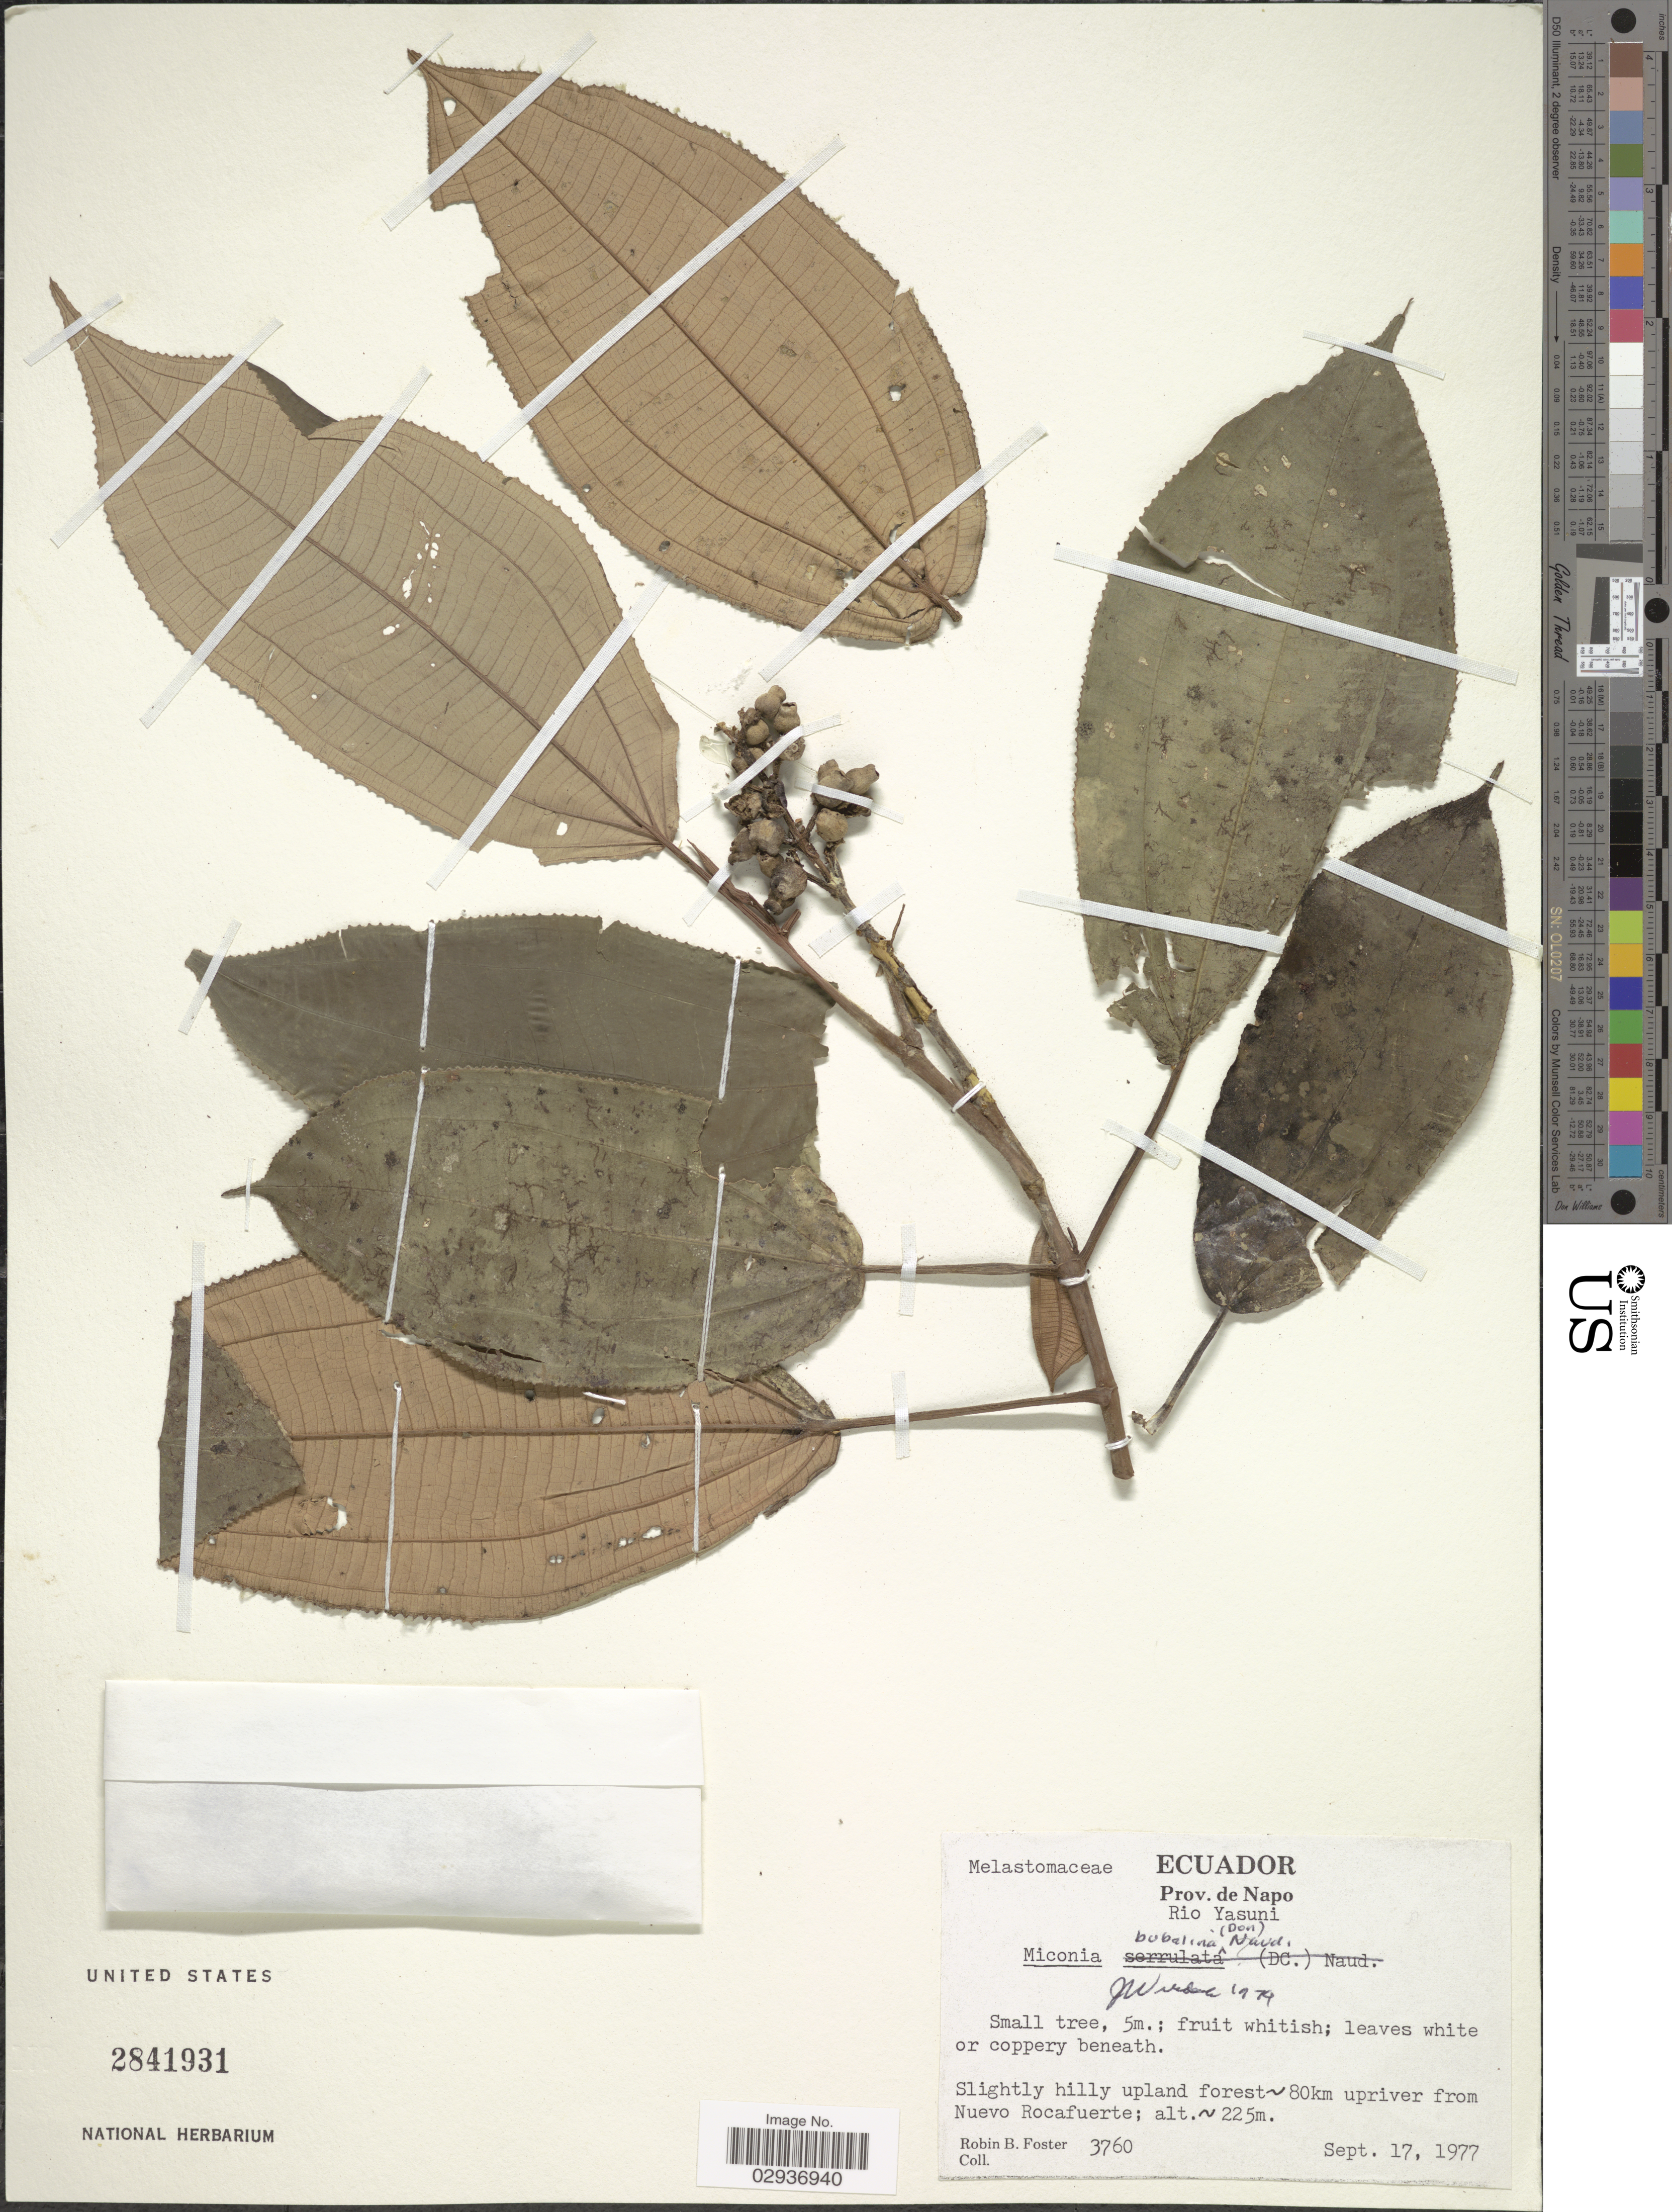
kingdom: Plantae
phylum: Tracheophyta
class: Magnoliopsida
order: Myrtales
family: Melastomataceae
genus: Miconia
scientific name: Miconia bubalina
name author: Naudin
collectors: R. B. Foster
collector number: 3760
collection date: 1977-09-17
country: Ecuador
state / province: Napo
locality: Rio Yasuni. 80km upriver from Nuevo Rocafuerte.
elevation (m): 225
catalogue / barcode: US 2841931